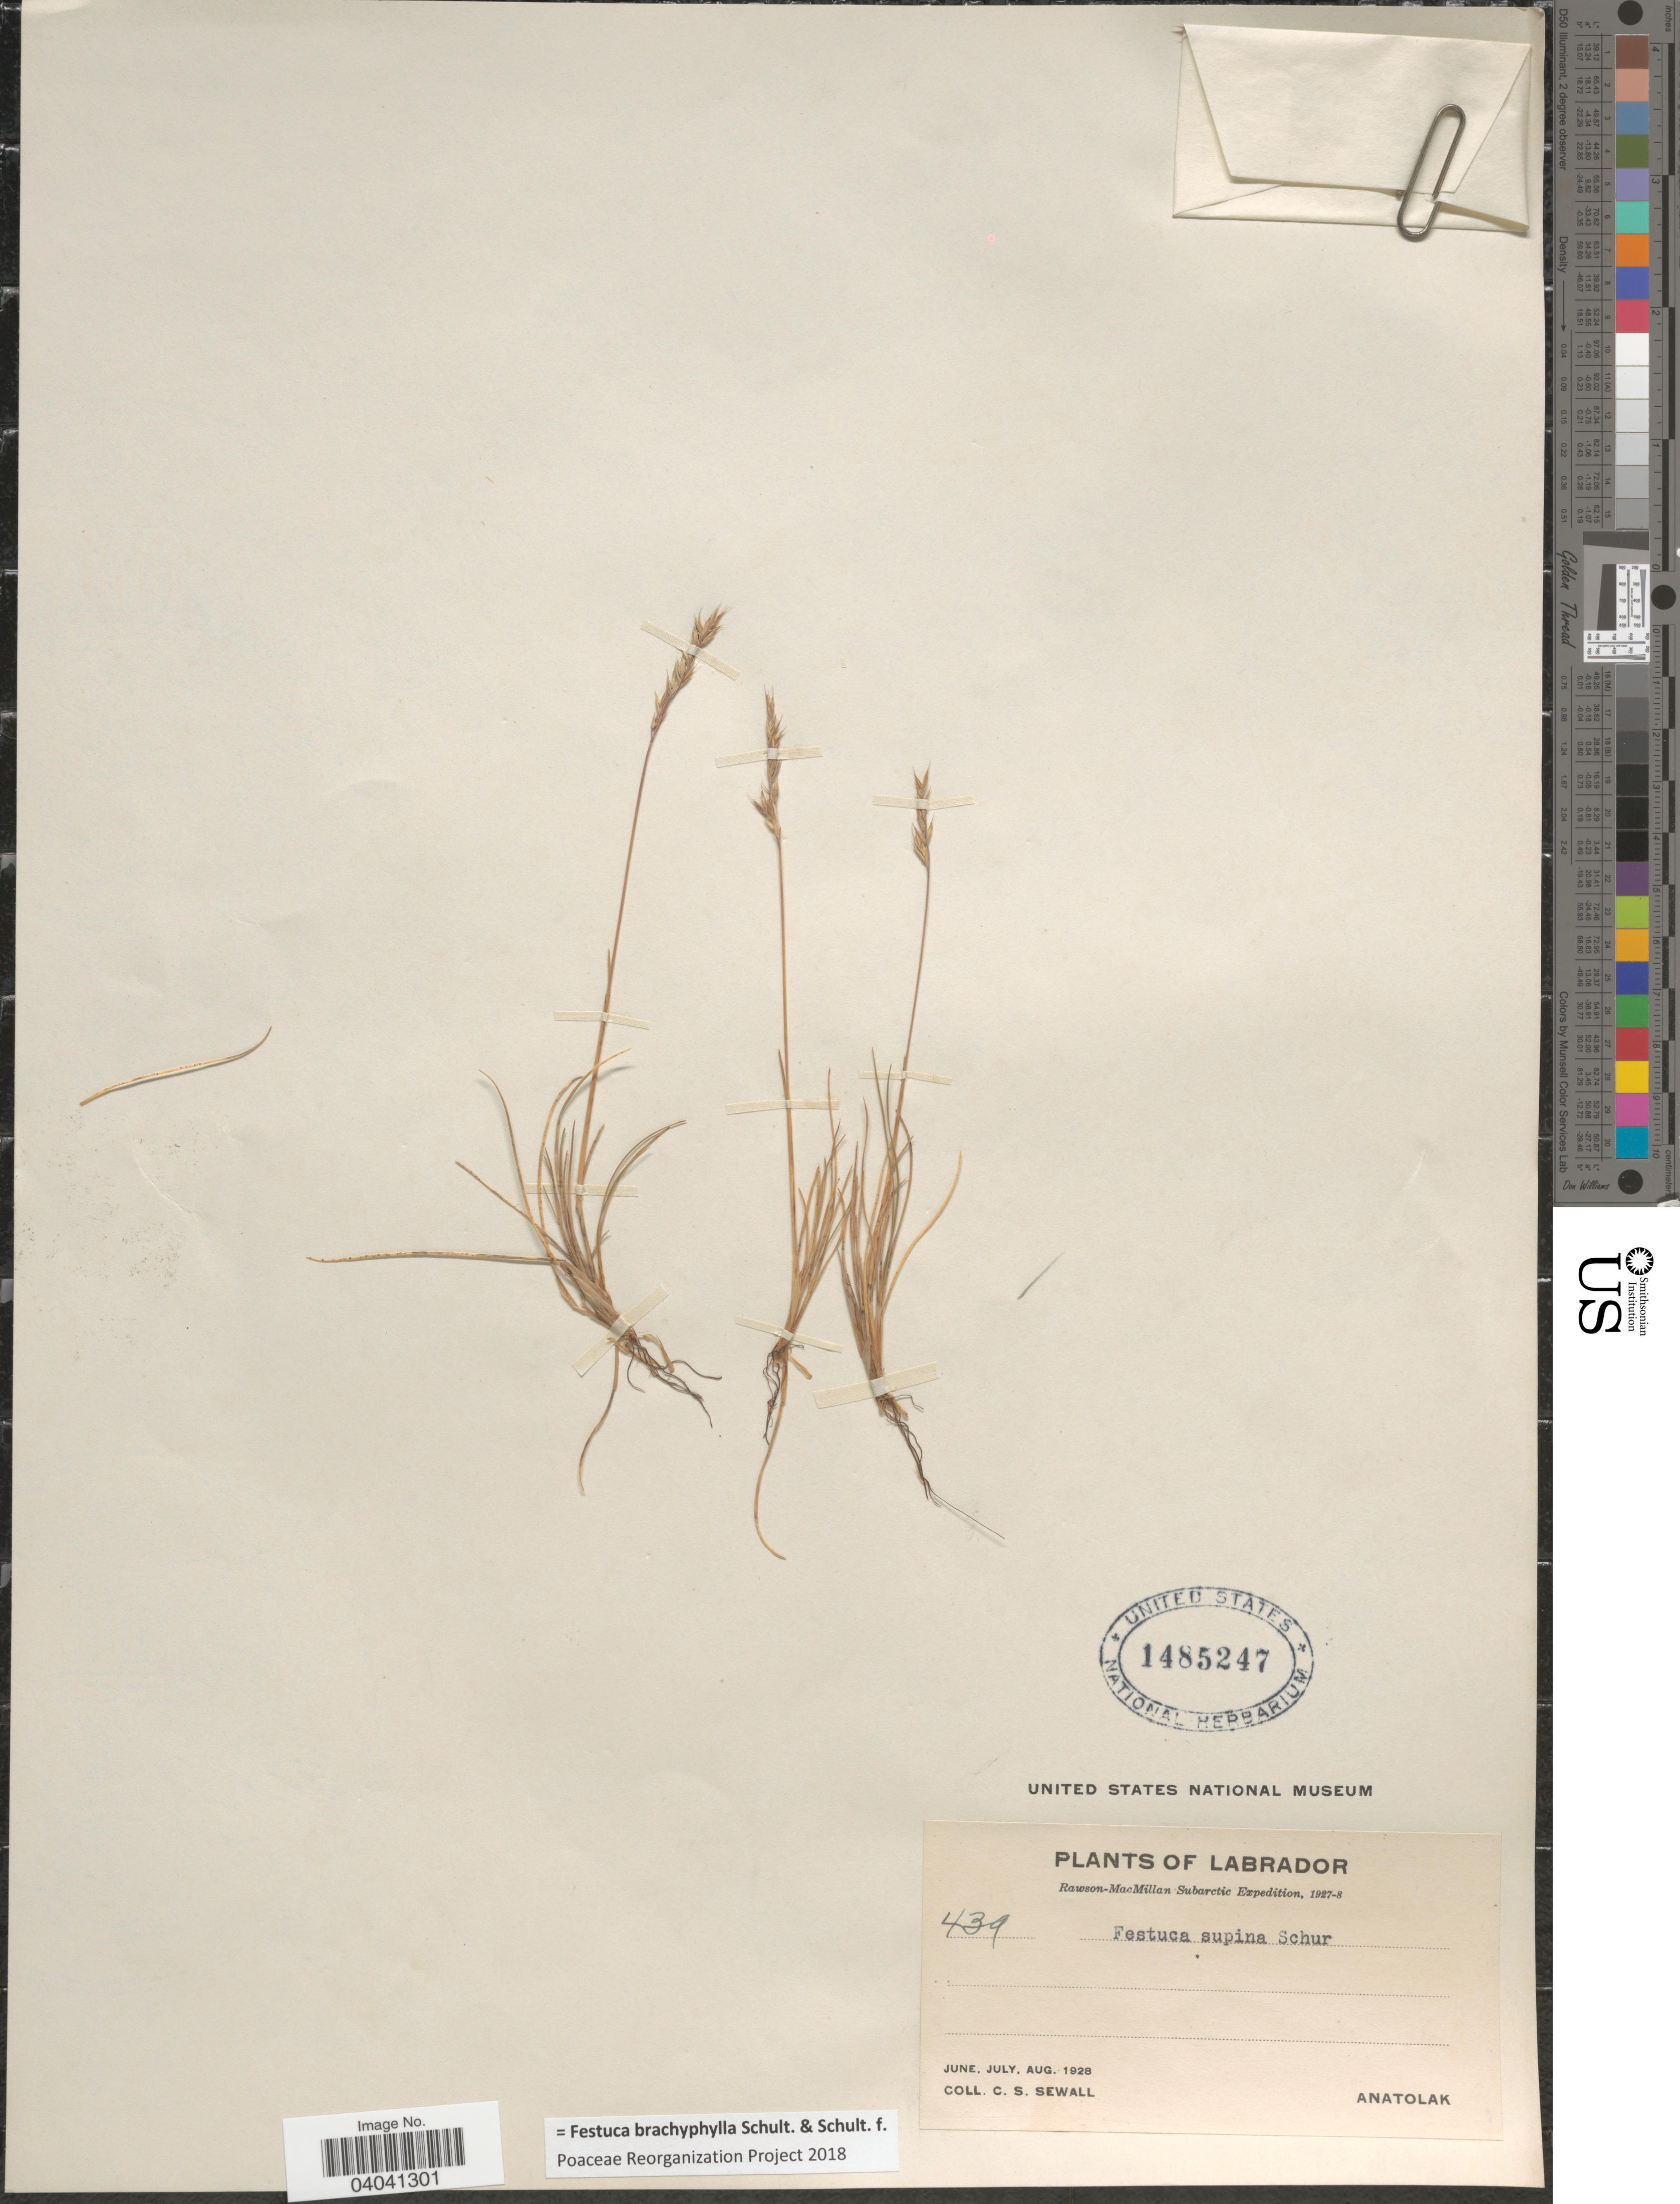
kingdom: Plantae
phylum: Tracheophyta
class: Liliopsida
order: Poales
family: Poaceae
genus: Festuca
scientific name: Festuca brachyphylla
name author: Schult. & Schult. f.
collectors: C. Sewall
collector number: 439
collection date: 1928-06/1928-08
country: Canada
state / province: Newfoundland and Labrador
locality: Labrador. Anatolak.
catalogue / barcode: US 1485247